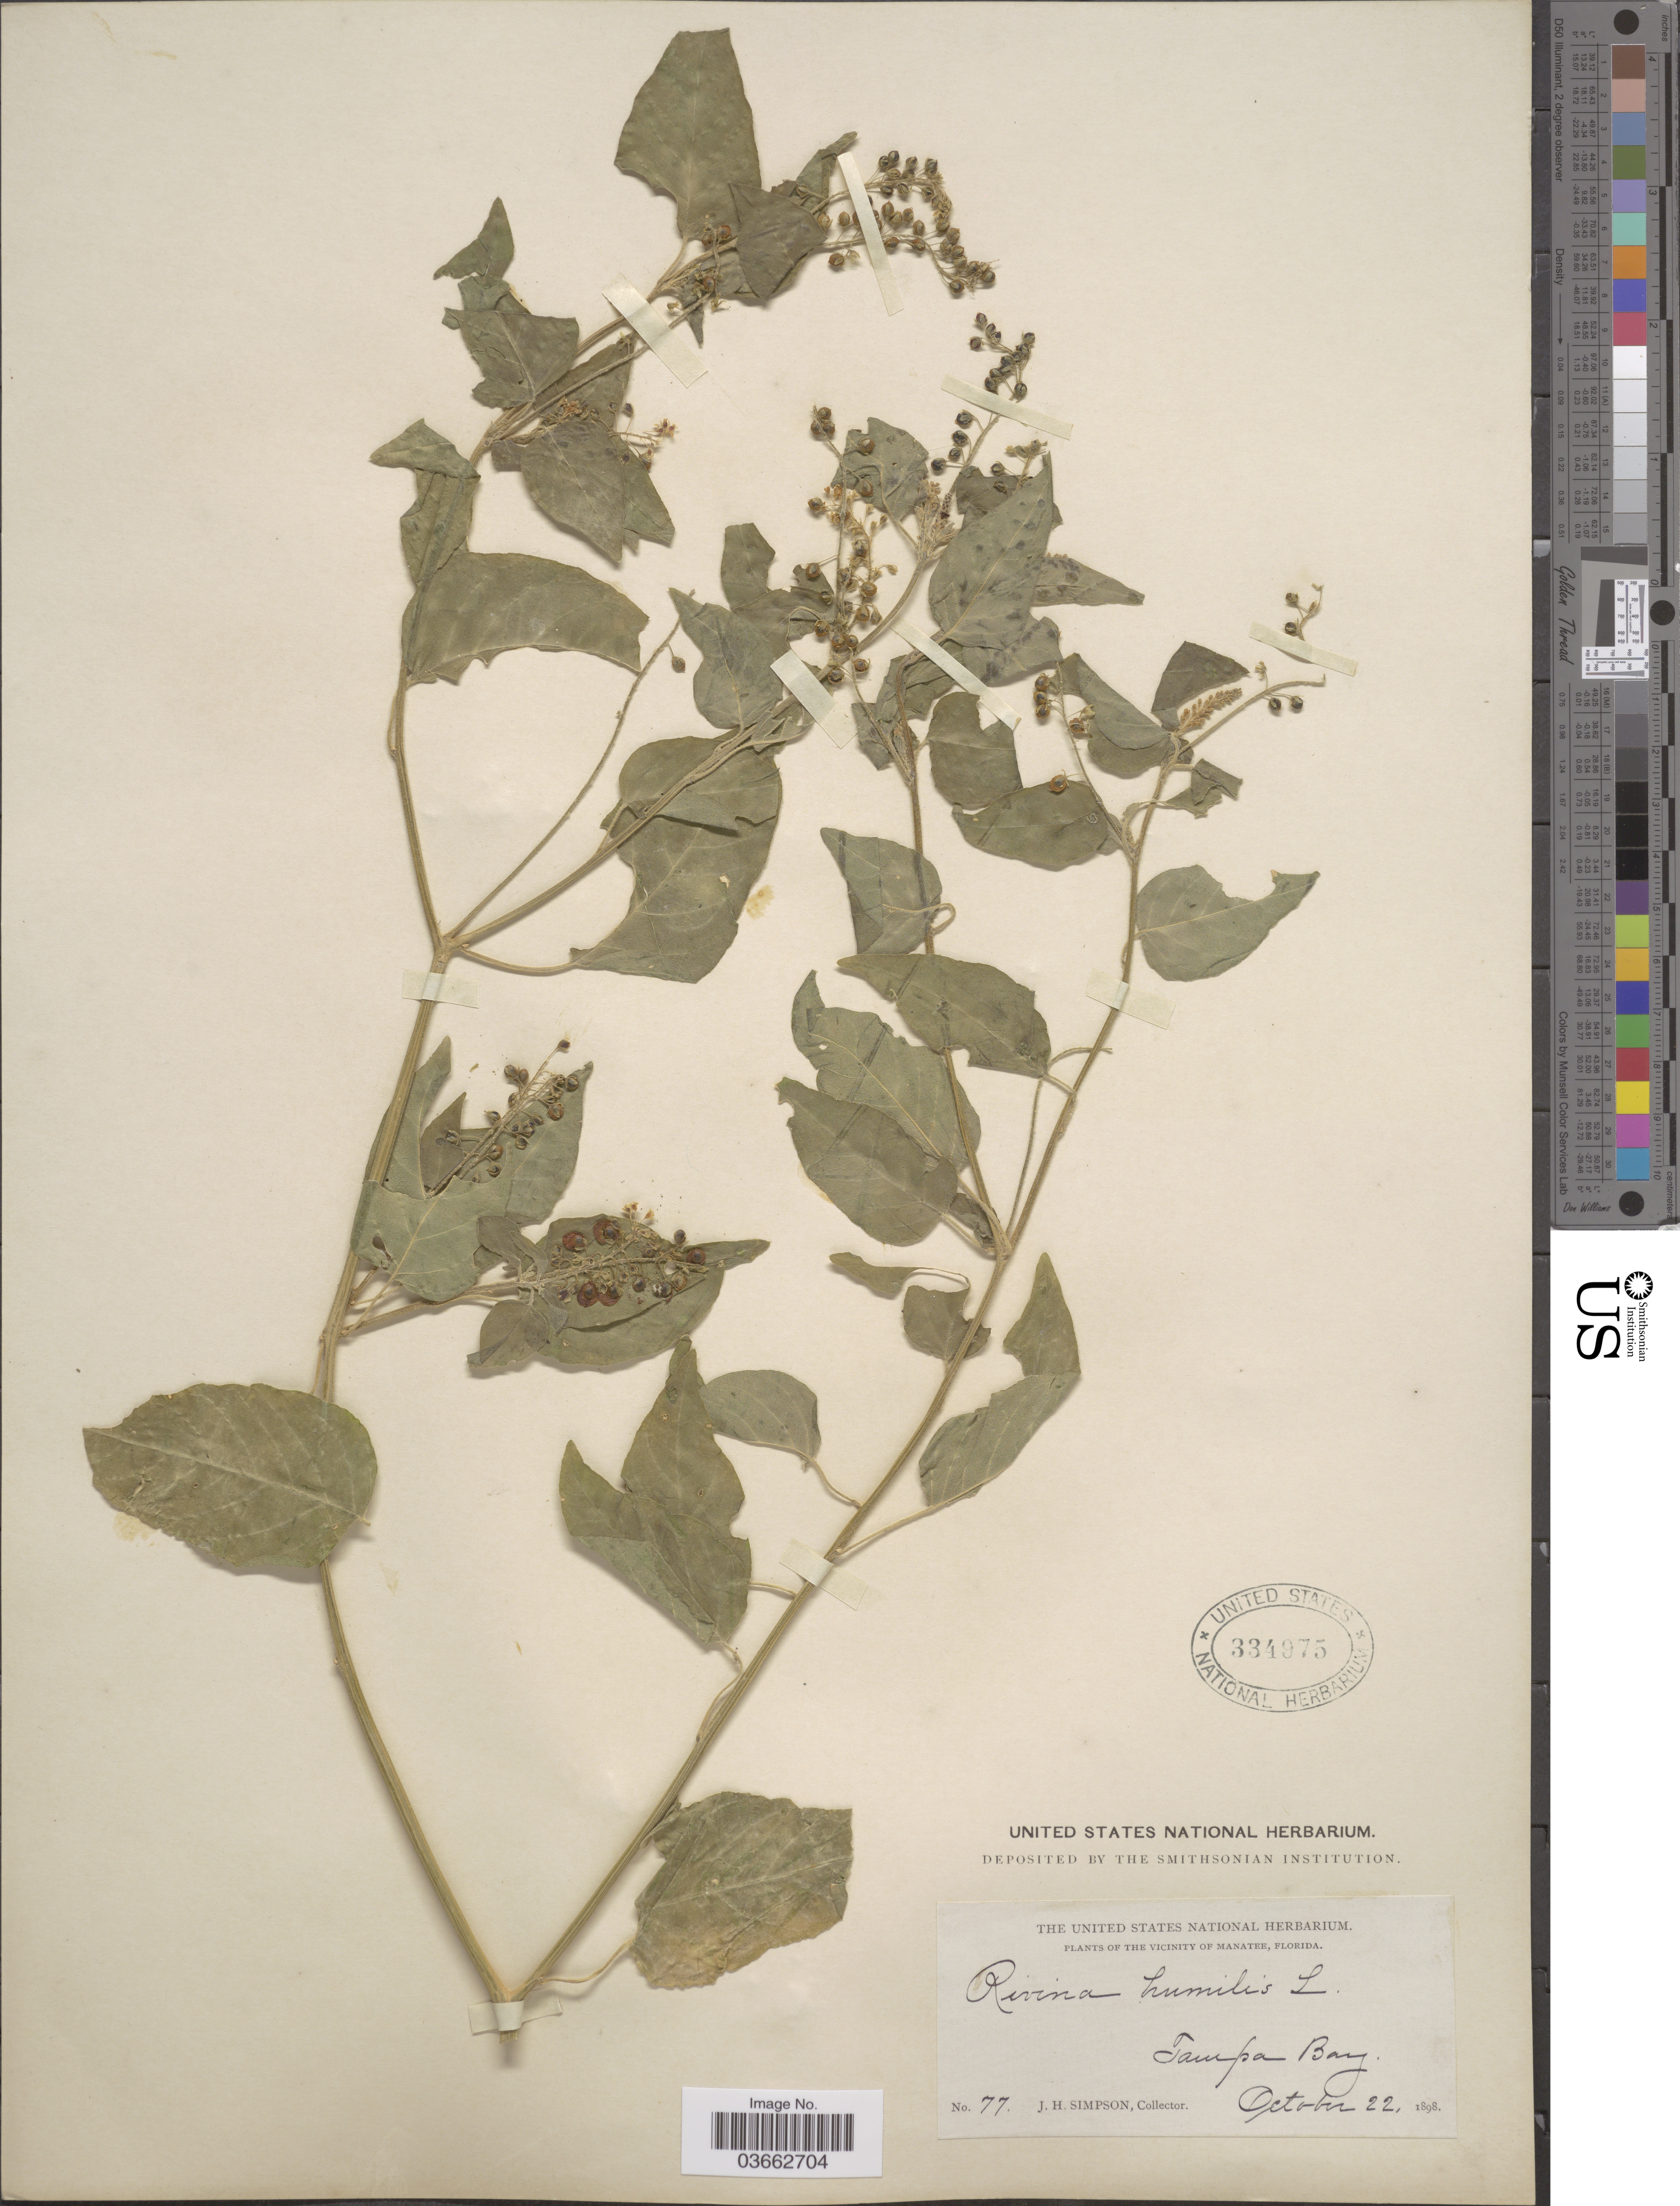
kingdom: Plantae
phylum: Tracheophyta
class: Magnoliopsida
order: Caryophyllales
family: Phytolaccaceae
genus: Rivina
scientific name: Rivina humilis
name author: L.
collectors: J. H. Simpson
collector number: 77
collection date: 1898-10-22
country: United States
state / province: Florida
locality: The vicinity of Manatee. Tampa Bay.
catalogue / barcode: US 334975